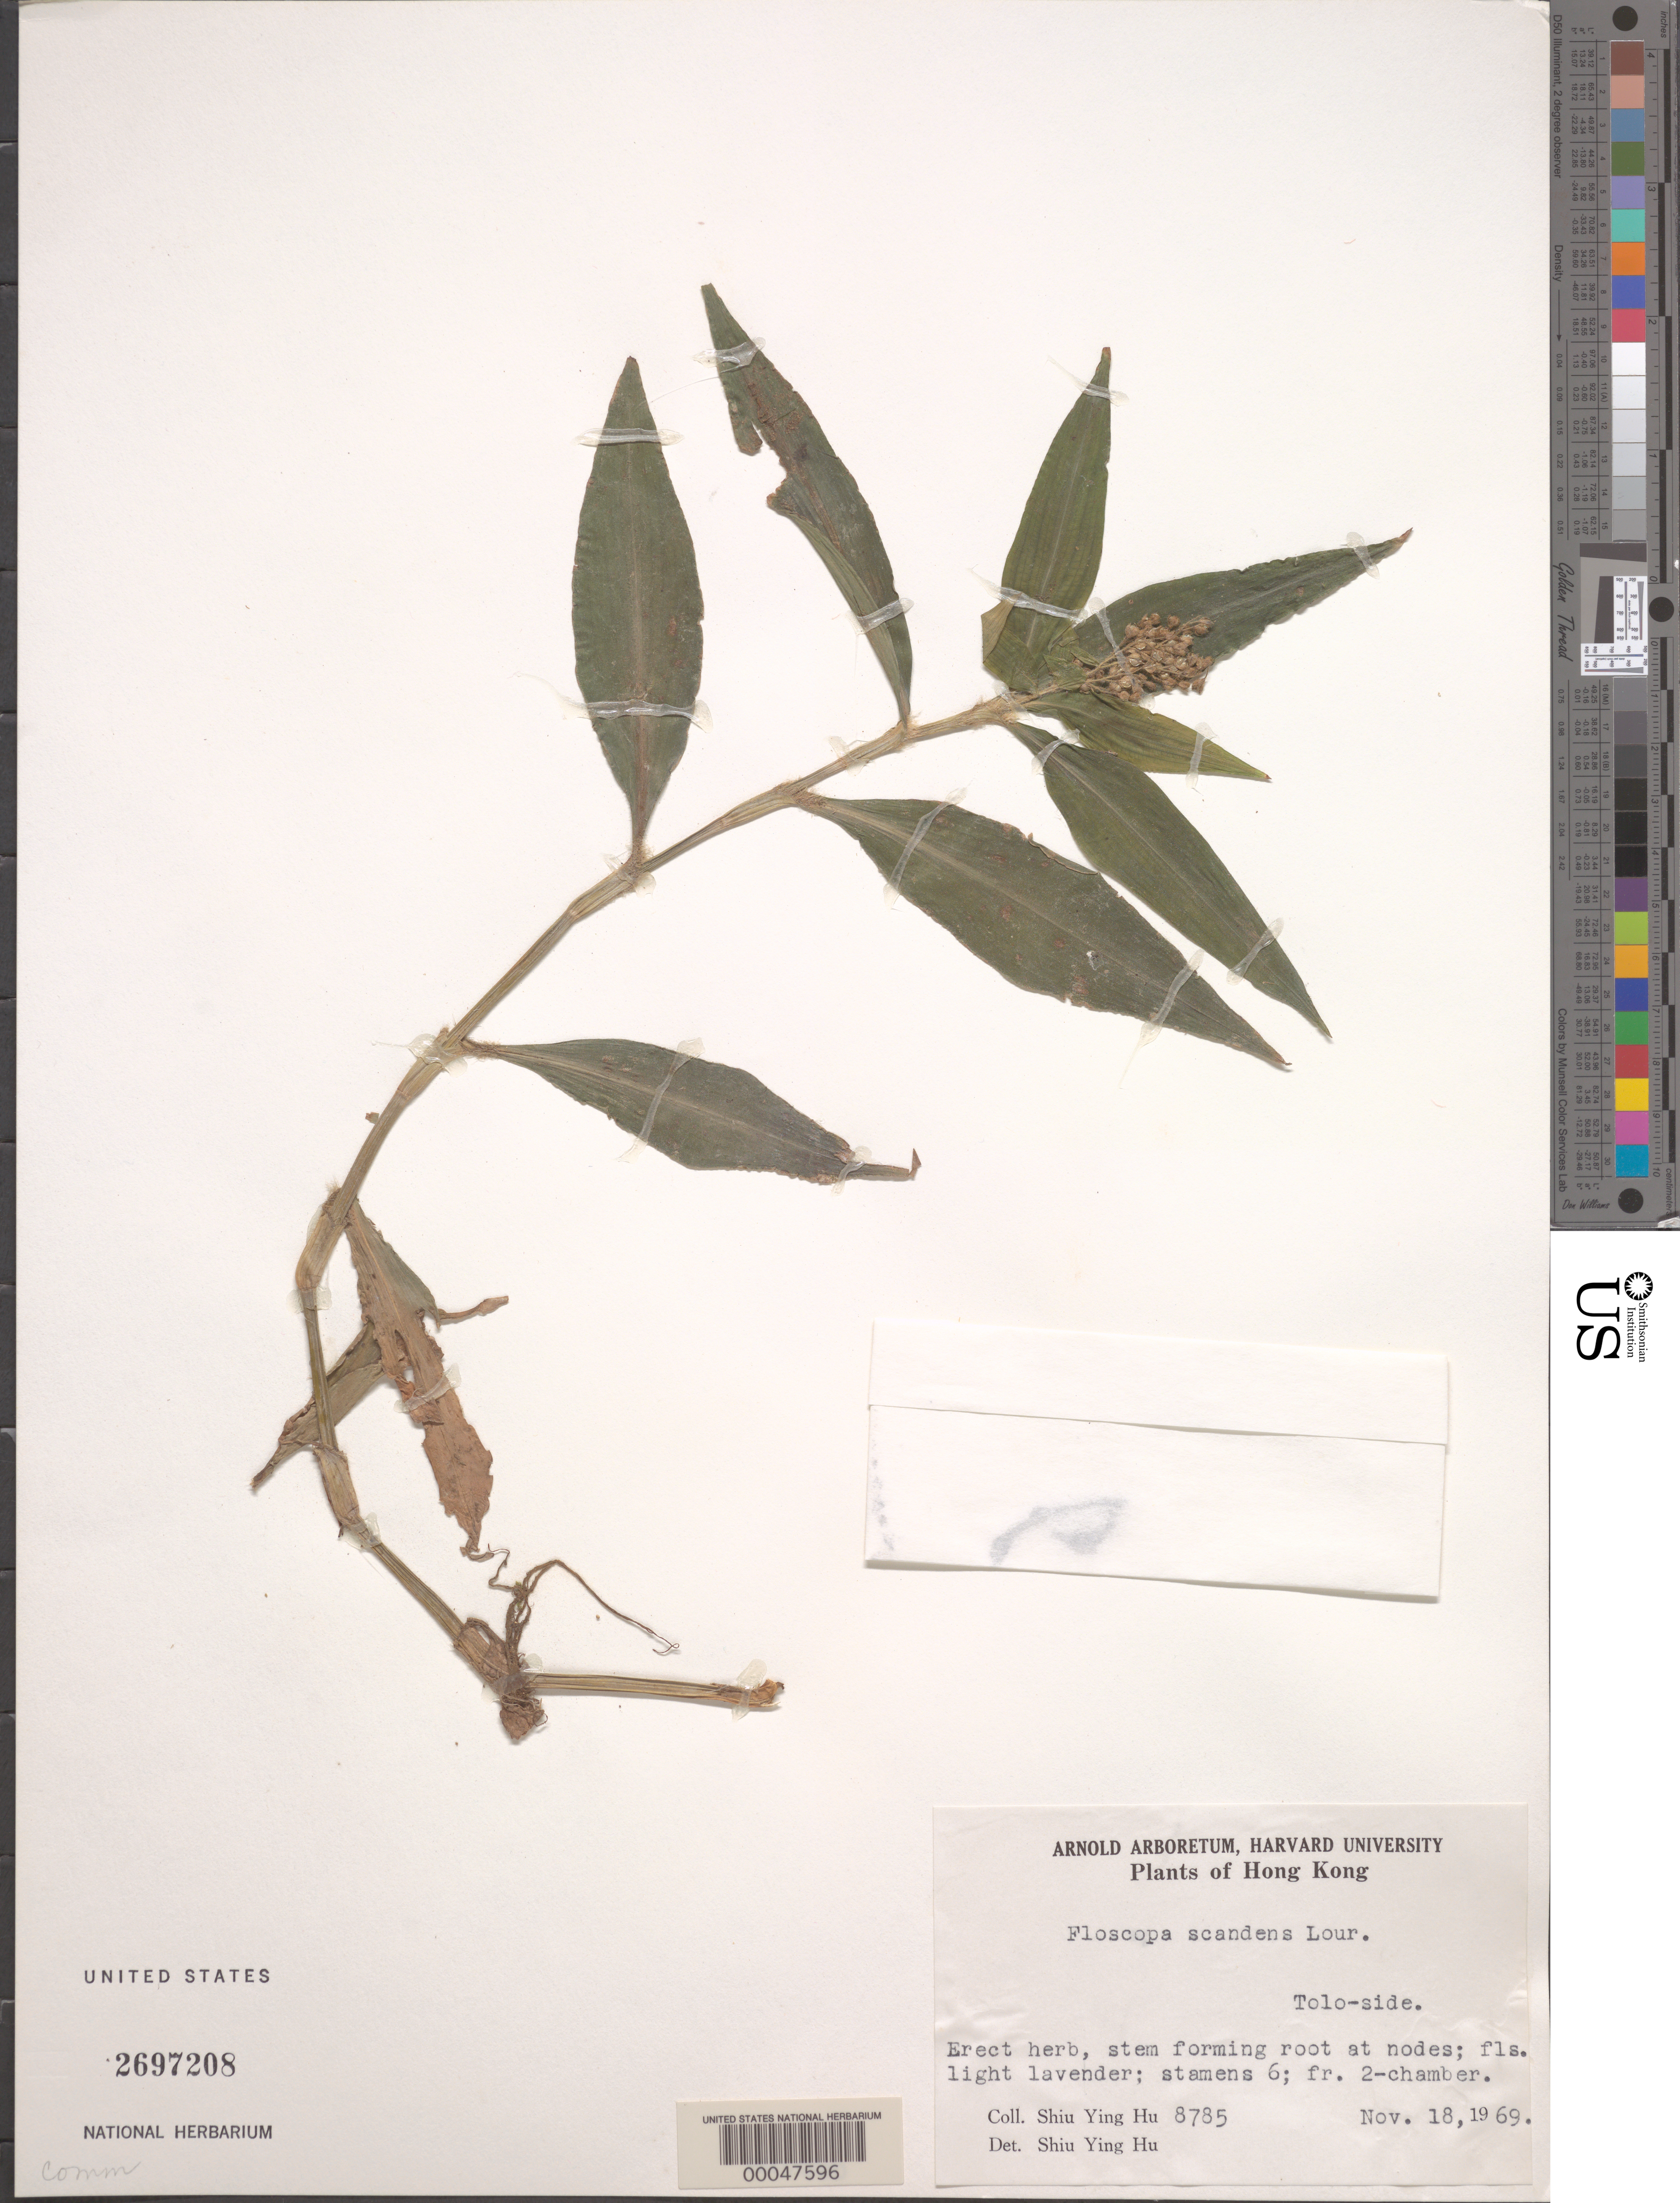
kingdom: Plantae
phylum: Tracheophyta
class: Liliopsida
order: Commelinales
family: Commelinaceae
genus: Floscopa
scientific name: Floscopa scandens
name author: Lour.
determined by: Hu, S. Y.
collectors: S. Y. Hu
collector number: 8785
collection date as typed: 18 Nov 1969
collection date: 1969-11-18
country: China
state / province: Hong Kong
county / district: New Territories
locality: Tolo-side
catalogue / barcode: US 2697208